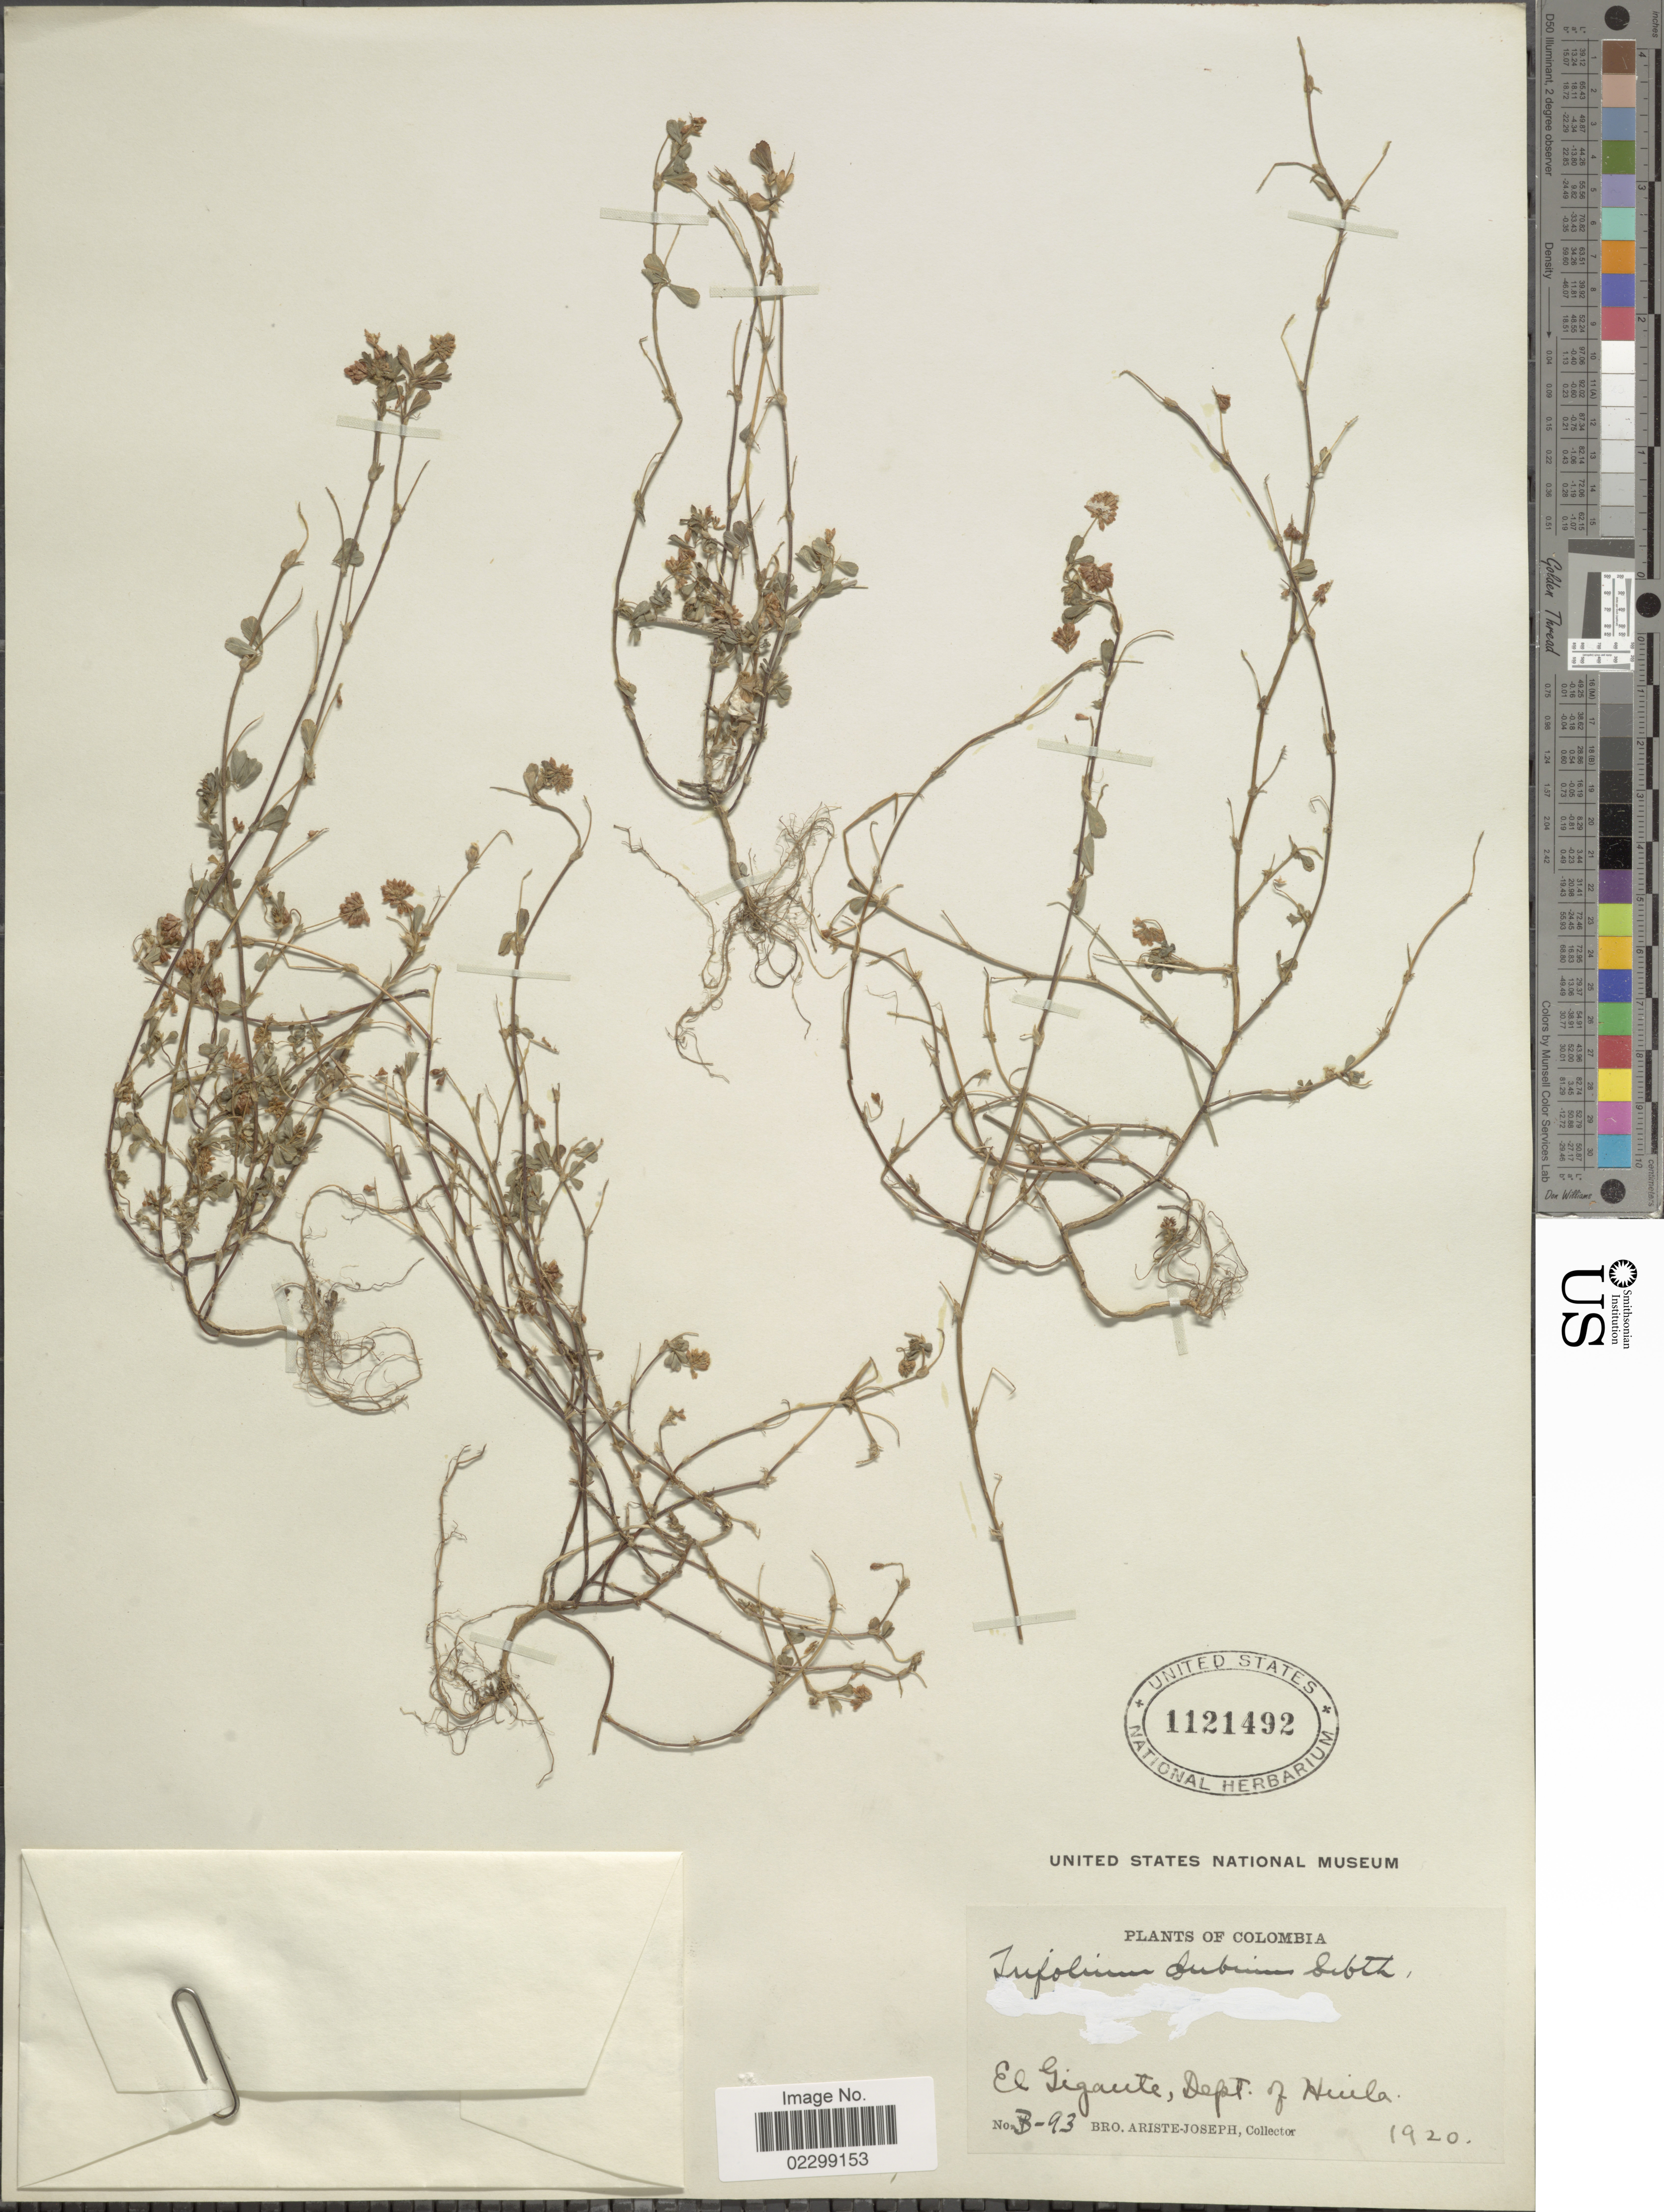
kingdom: Plantae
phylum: Tracheophyta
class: Magnoliopsida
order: Fabales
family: Fabaceae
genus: Trifolium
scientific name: Trifolium dubium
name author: Sibth.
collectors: Bro. Ariste-Joseph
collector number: B-93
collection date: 1920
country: Colombia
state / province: Huila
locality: El Gigaute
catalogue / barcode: US 1121492